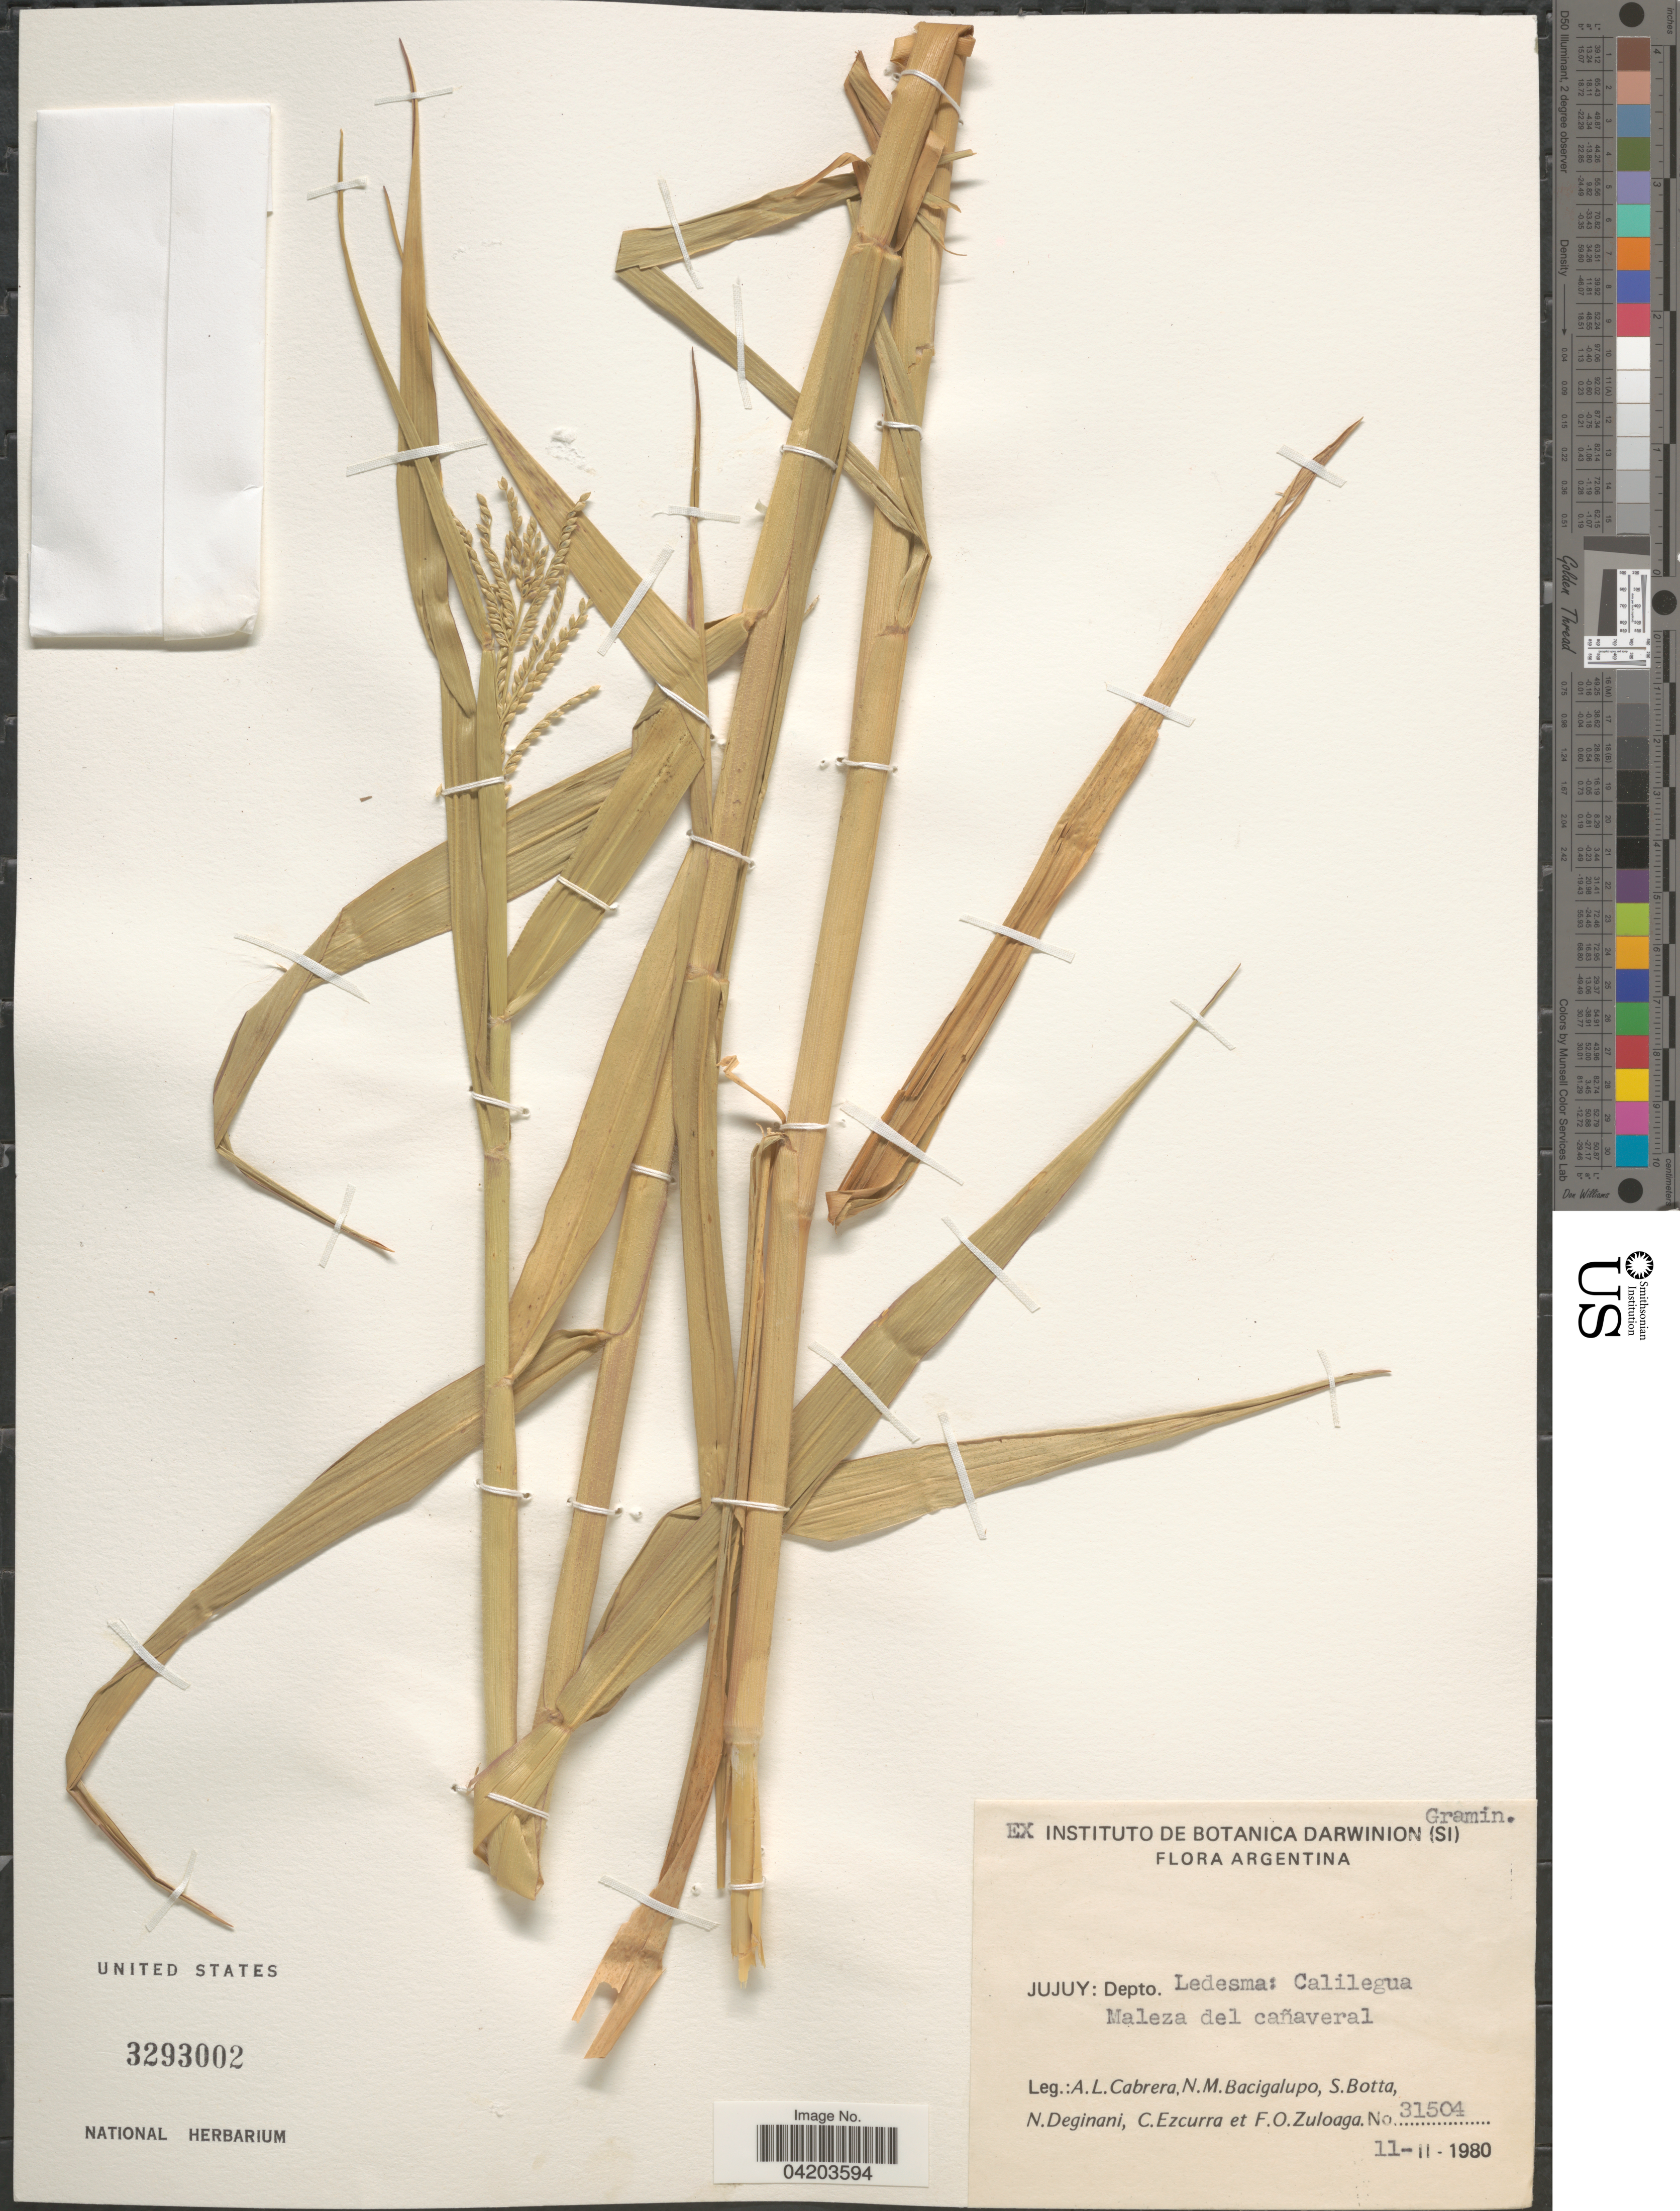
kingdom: Plantae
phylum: Tracheophyta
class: Liliopsida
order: Poales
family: Poaceae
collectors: A. L. Cabrera, N. M. Bacigalupo, S. Botta, N. Deginani & et al.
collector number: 31504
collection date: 1980-02-11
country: Argentina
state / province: Jujuy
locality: Depto. Ledesma: Calilegua Maleza del cañaveral.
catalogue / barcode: US 3293002